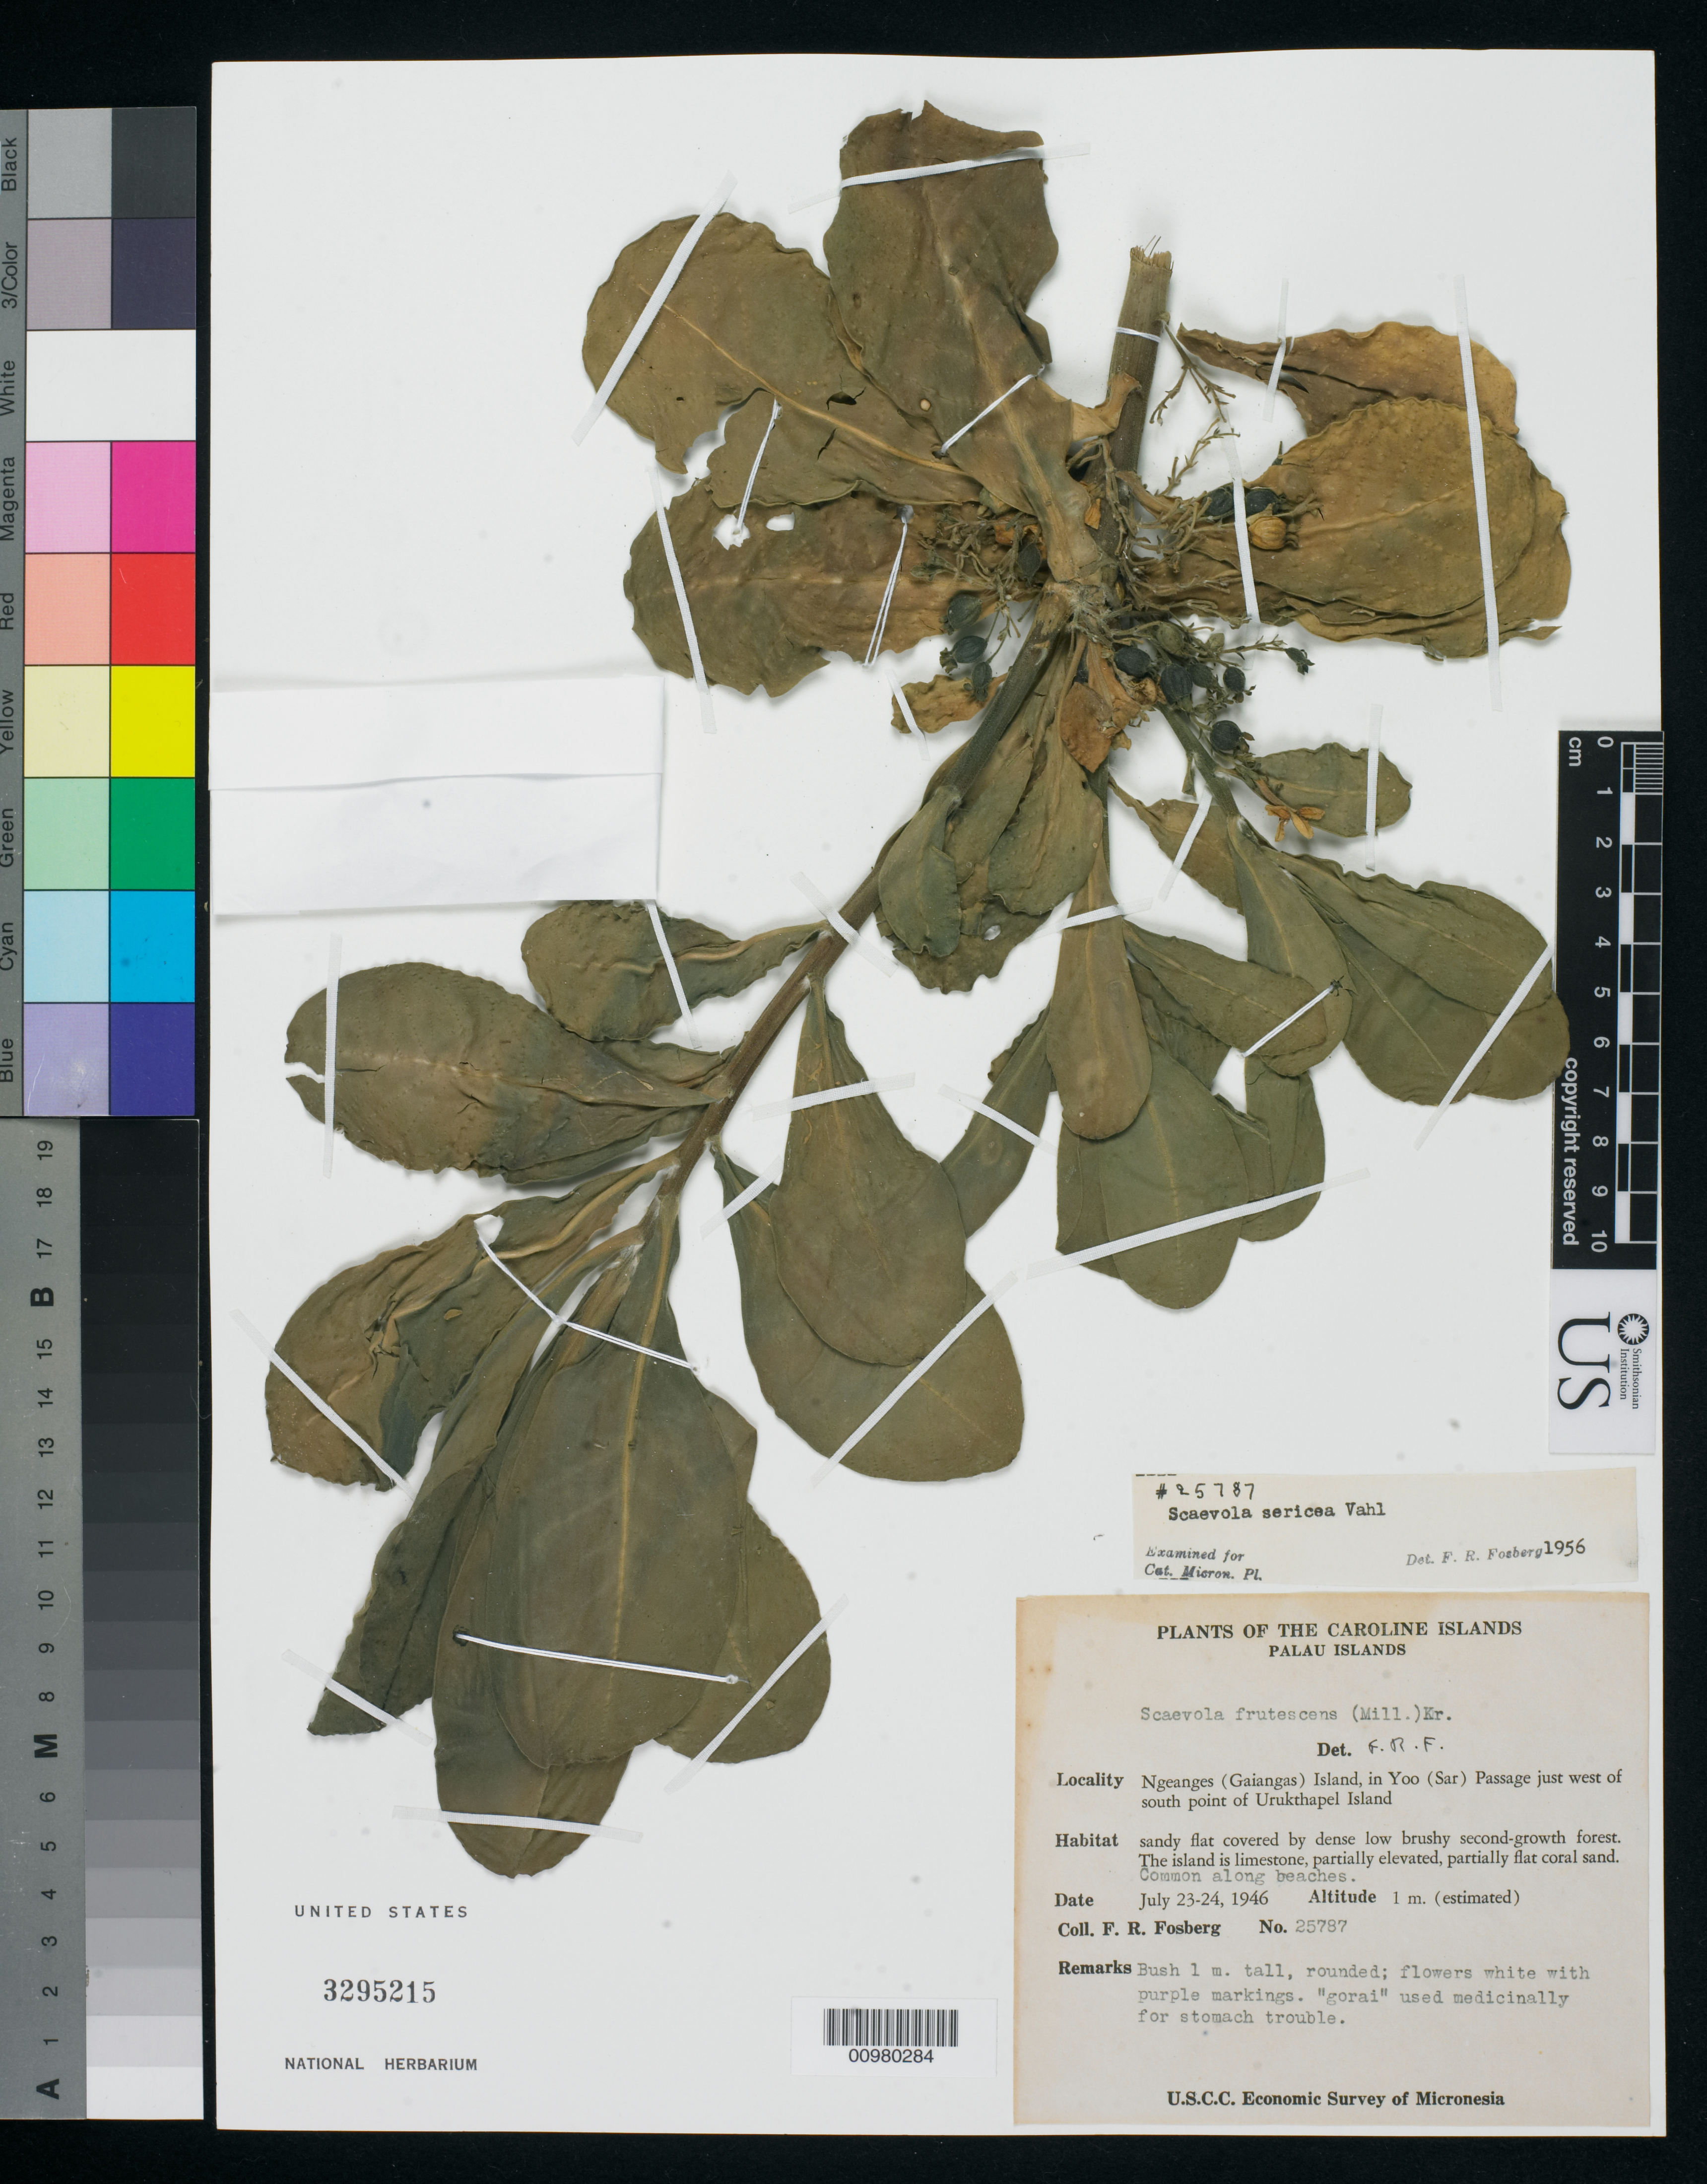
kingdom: Plantae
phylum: Tracheophyta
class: Magnoliopsida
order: Asterales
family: Goodeniaceae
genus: Scaevola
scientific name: Scaevola sericea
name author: Vahl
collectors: F. R. Fosberg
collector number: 25787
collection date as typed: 23 Jul 1946 to 24 Jul 1946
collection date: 1946-07-23/1946-07-24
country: Palau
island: Ngeanges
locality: In Yoo (Sar) Passage just W of south point of Urukthapel Island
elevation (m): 1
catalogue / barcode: US 3295215